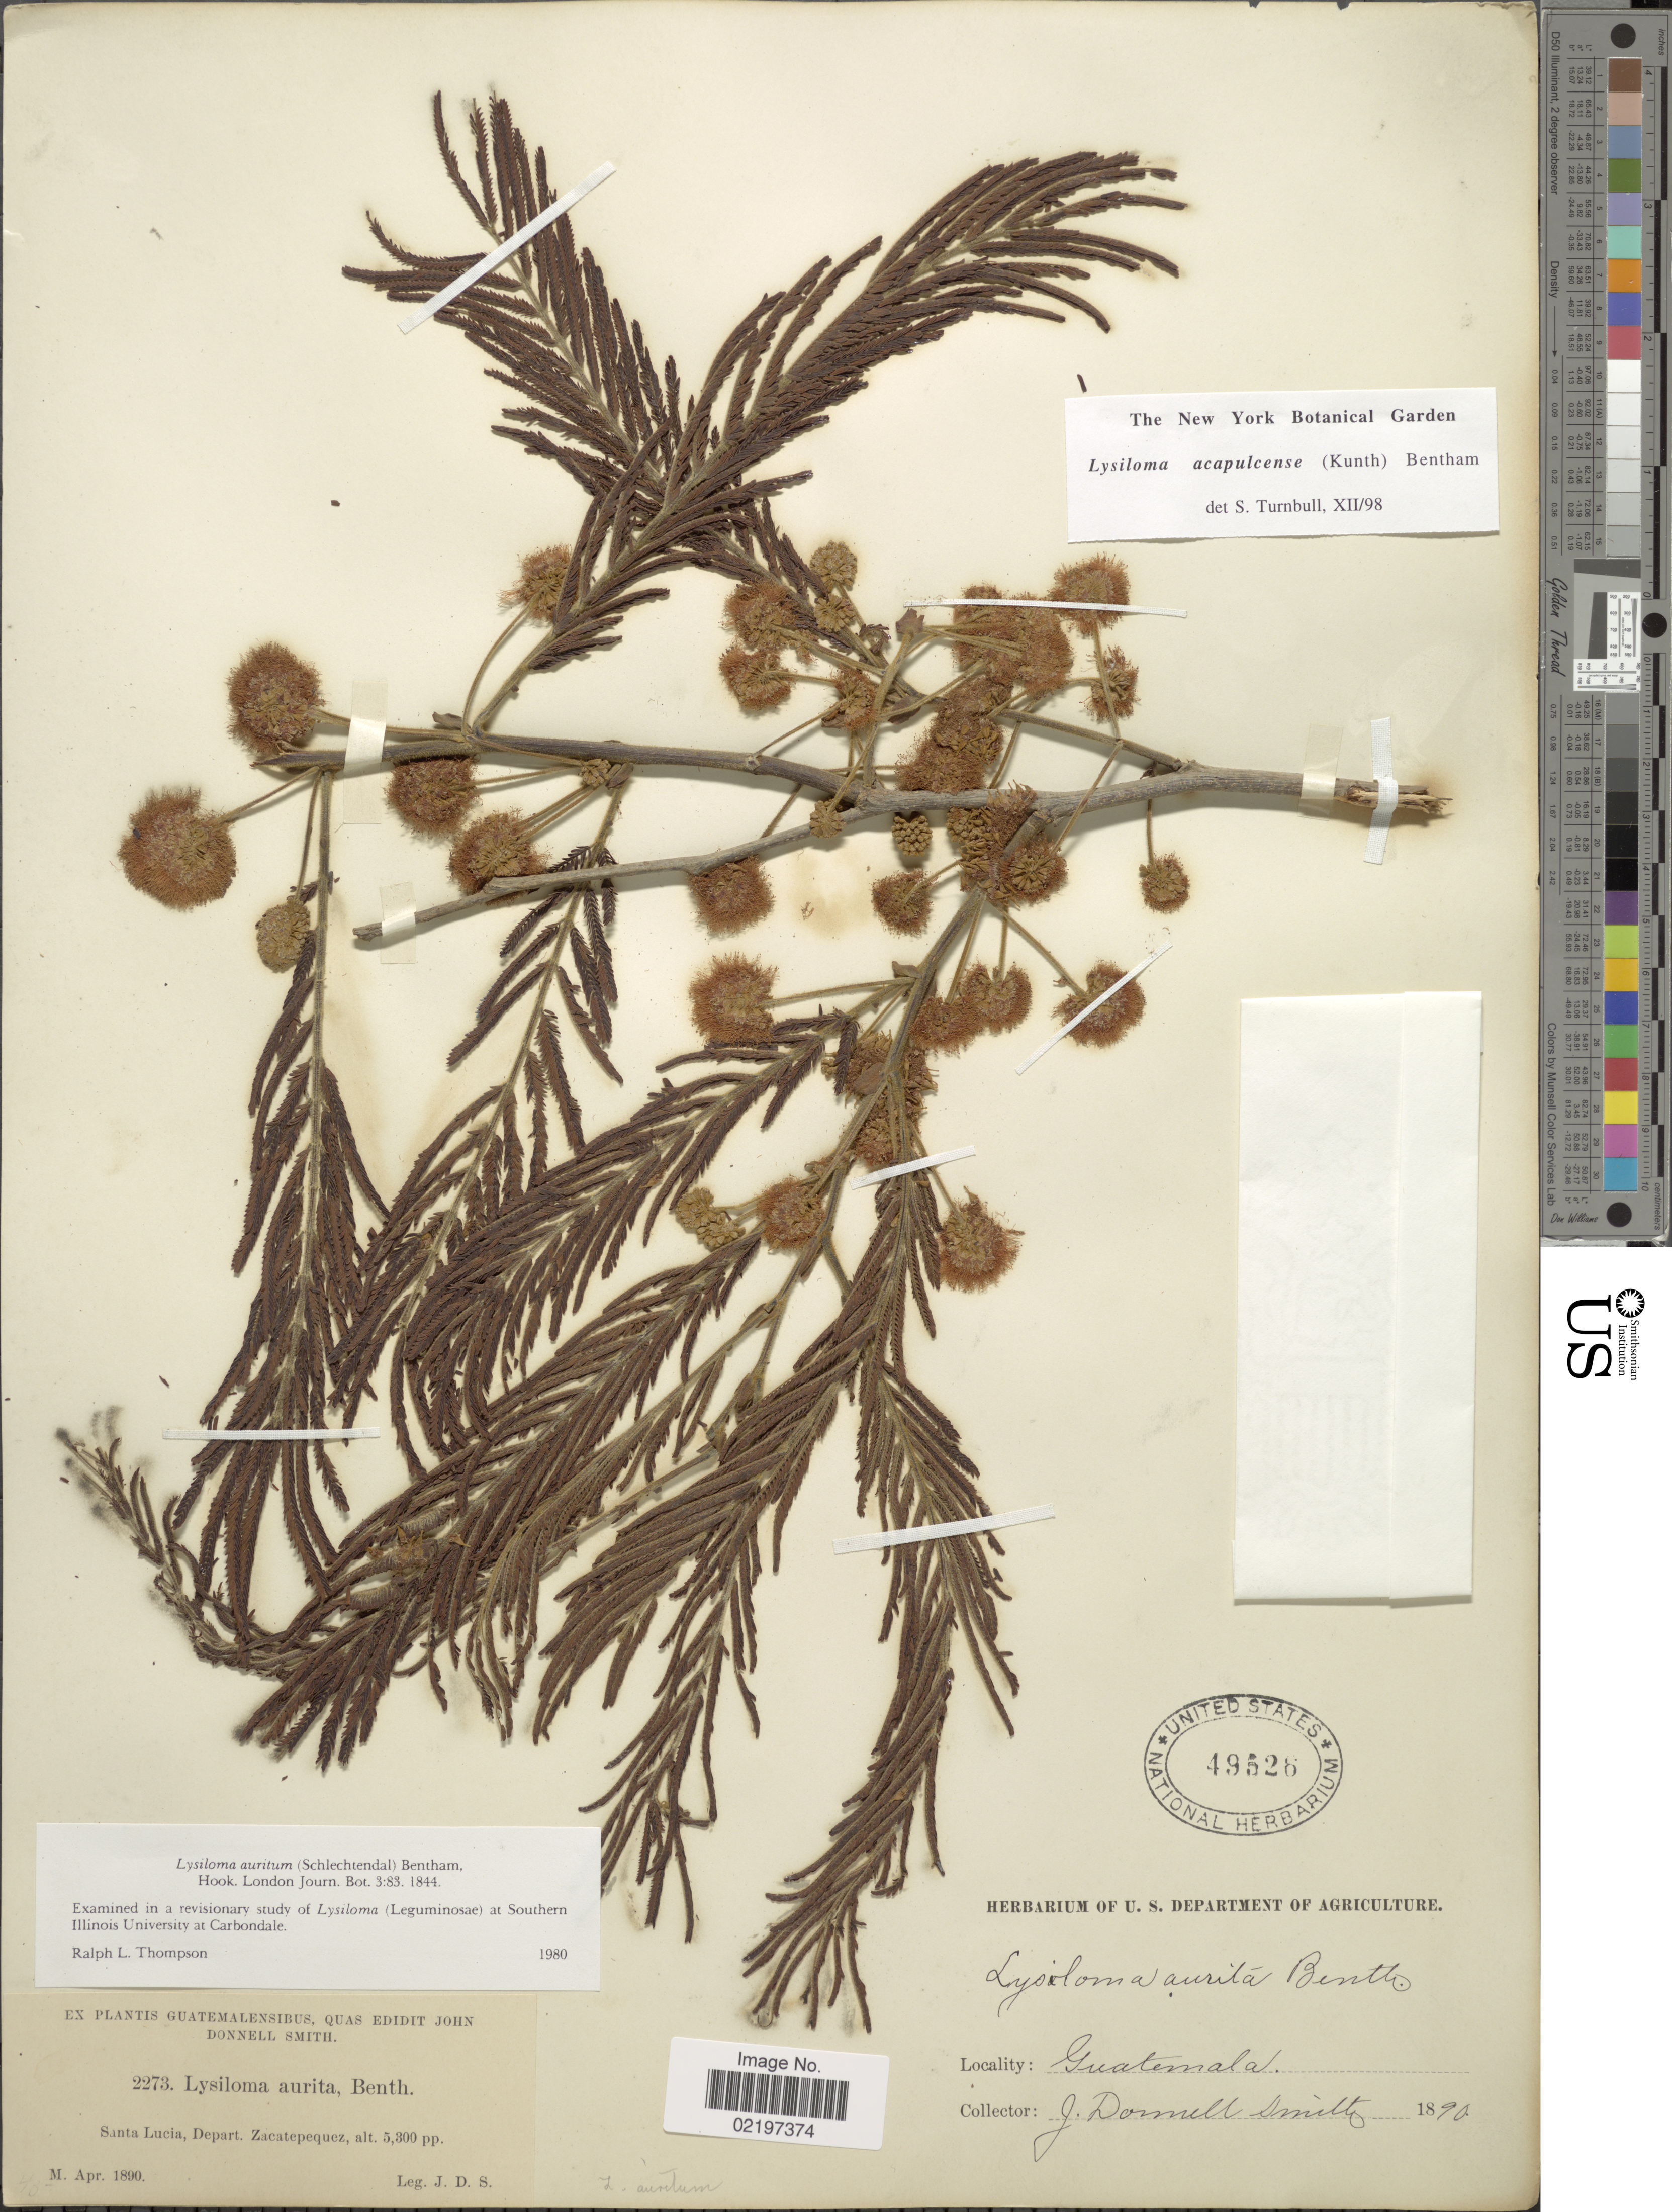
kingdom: Plantae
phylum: Tracheophyta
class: Magnoliopsida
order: Fabales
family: Fabaceae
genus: Lysiloma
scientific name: Lysiloma acapulcense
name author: (Kunth) Benth.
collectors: J. Donnell Smith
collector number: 2273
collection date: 1890-04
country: Mexico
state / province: Zacatecas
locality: Santa Lucia, Depart. Zacatepequez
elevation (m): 1615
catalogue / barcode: US 49526